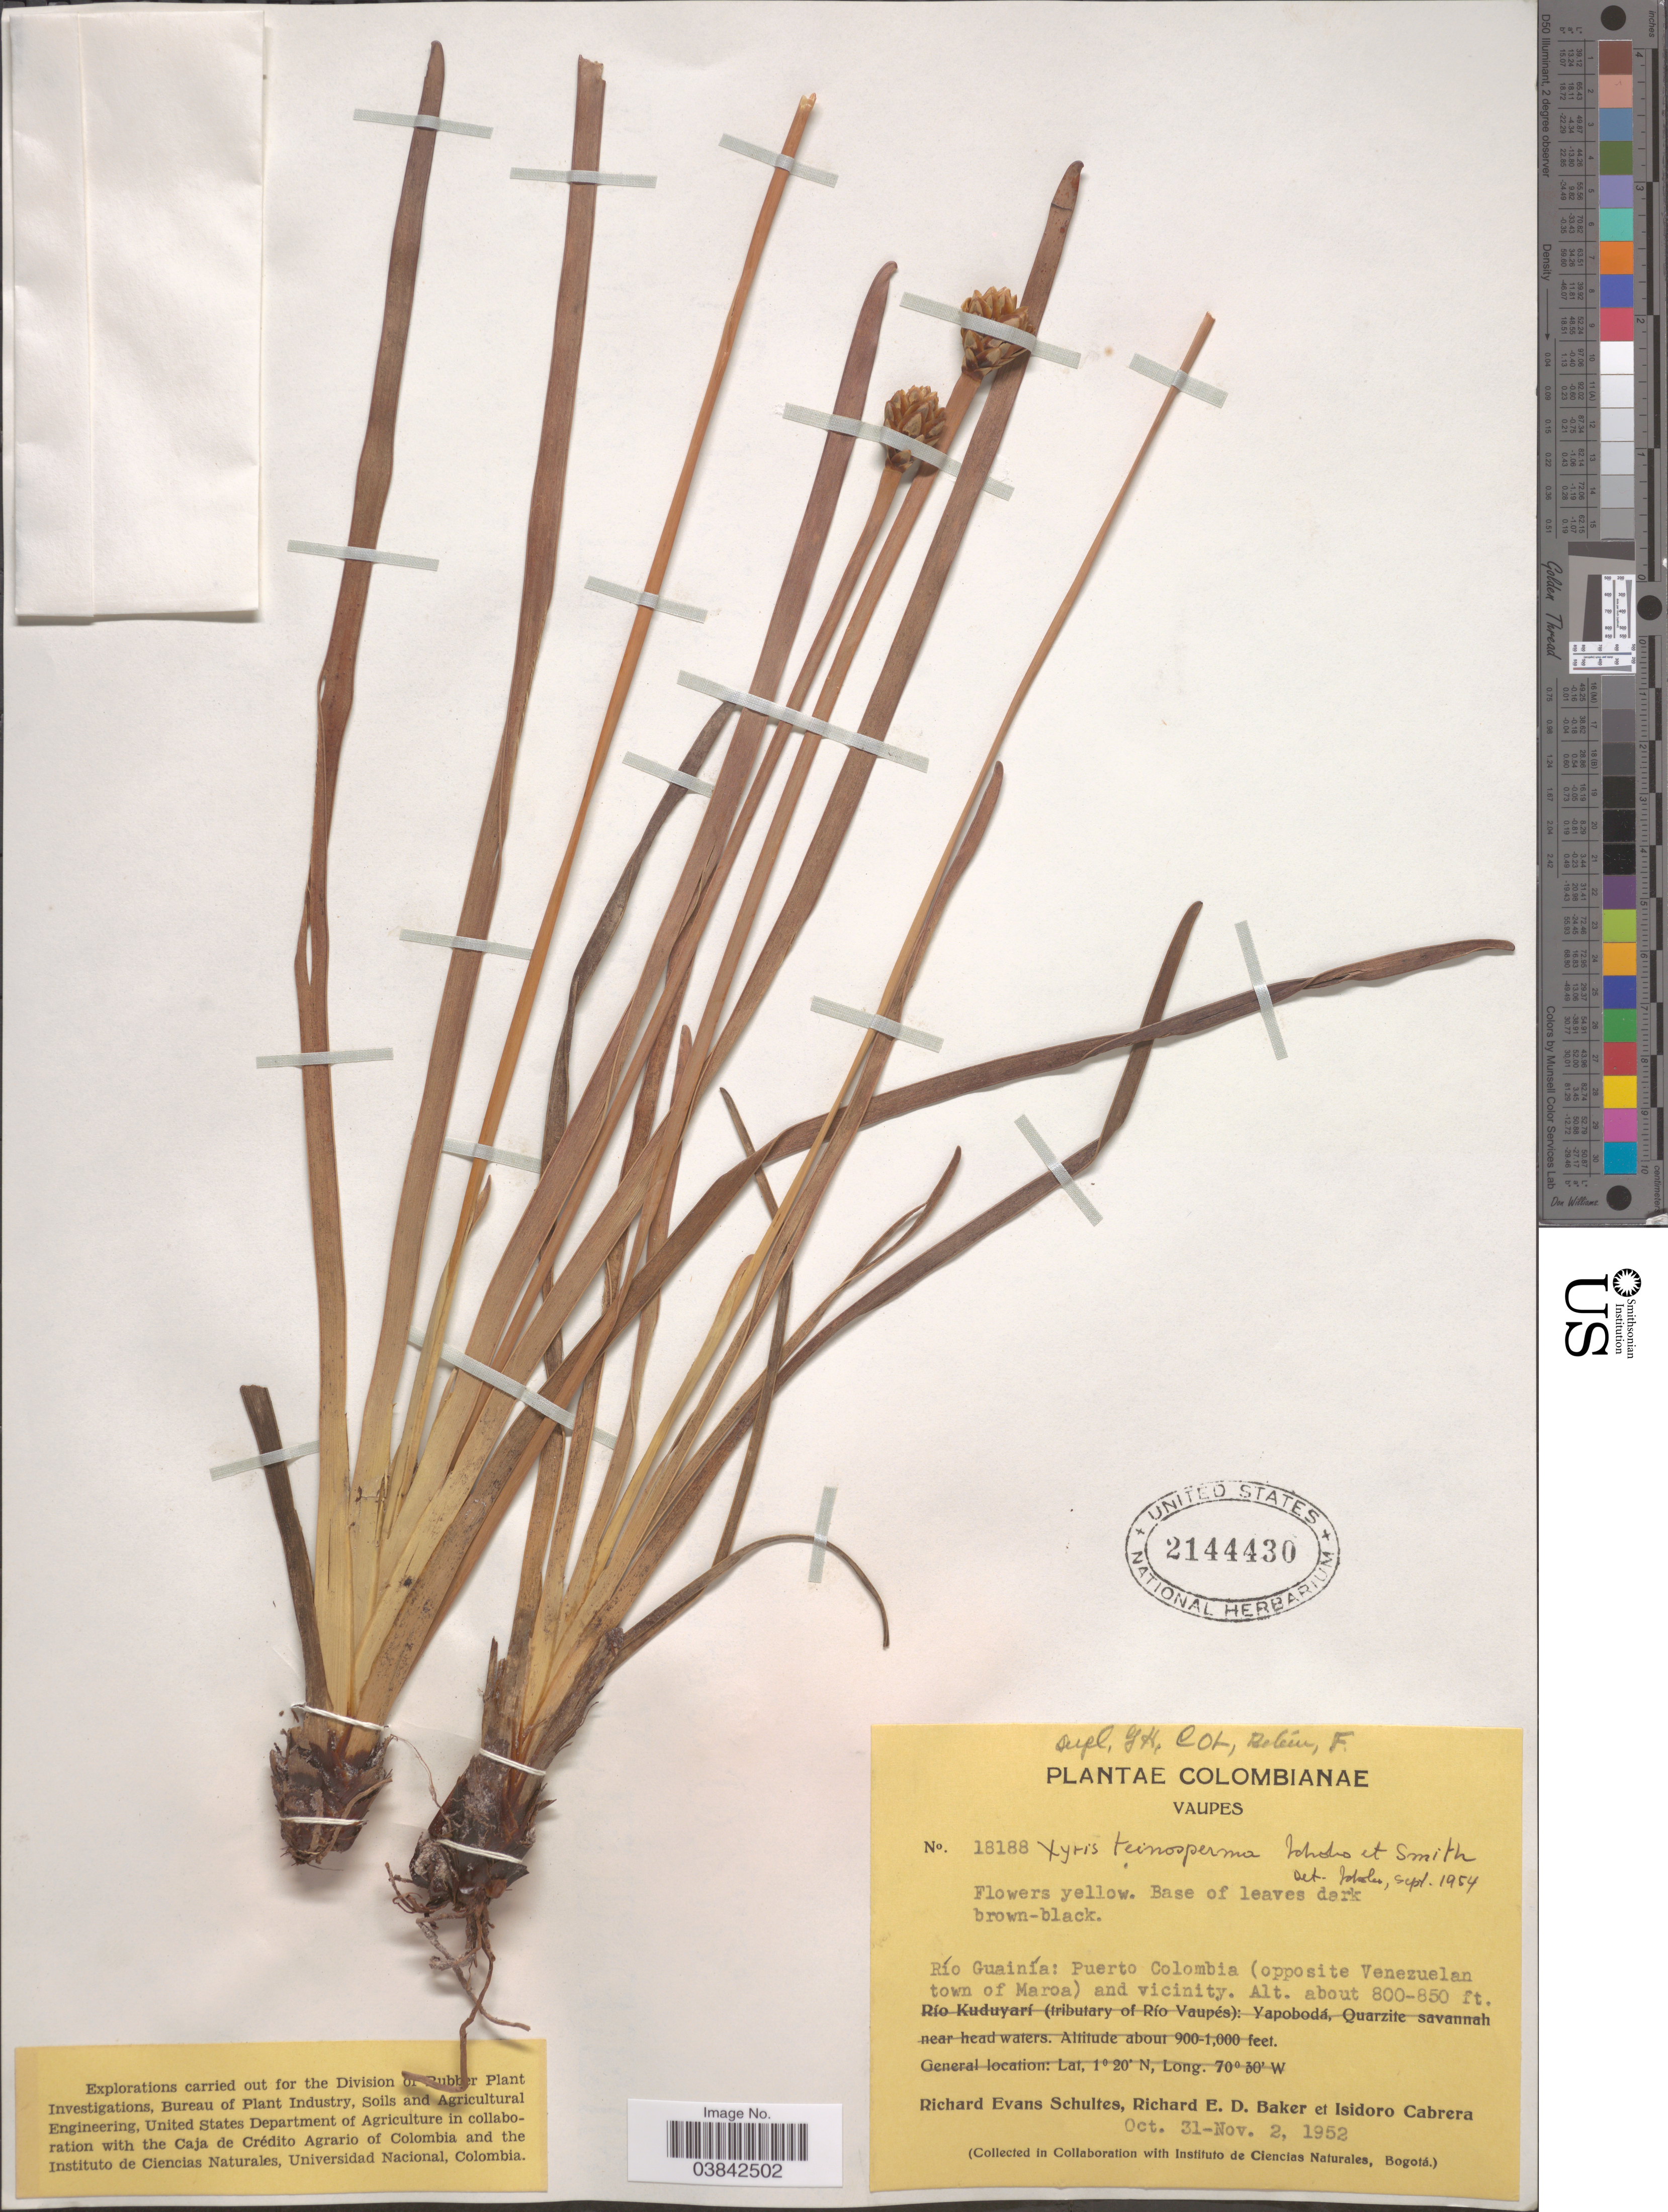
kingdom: Plantae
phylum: Tracheophyta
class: Liliopsida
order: Poales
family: Xyridaceae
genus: Xyris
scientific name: Xyris teinosperma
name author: Idrobo & L.B. Sm.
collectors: R. E. Schultes, R. E. D. Baker & I. Cabrera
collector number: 18188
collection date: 1952-10-31/1952-11-02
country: Colombia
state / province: Vaupés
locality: Río Guainía: Puerto Colombia (opposite Venezuelan town of Maroa) and vicinity.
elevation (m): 244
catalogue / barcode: US 2144430